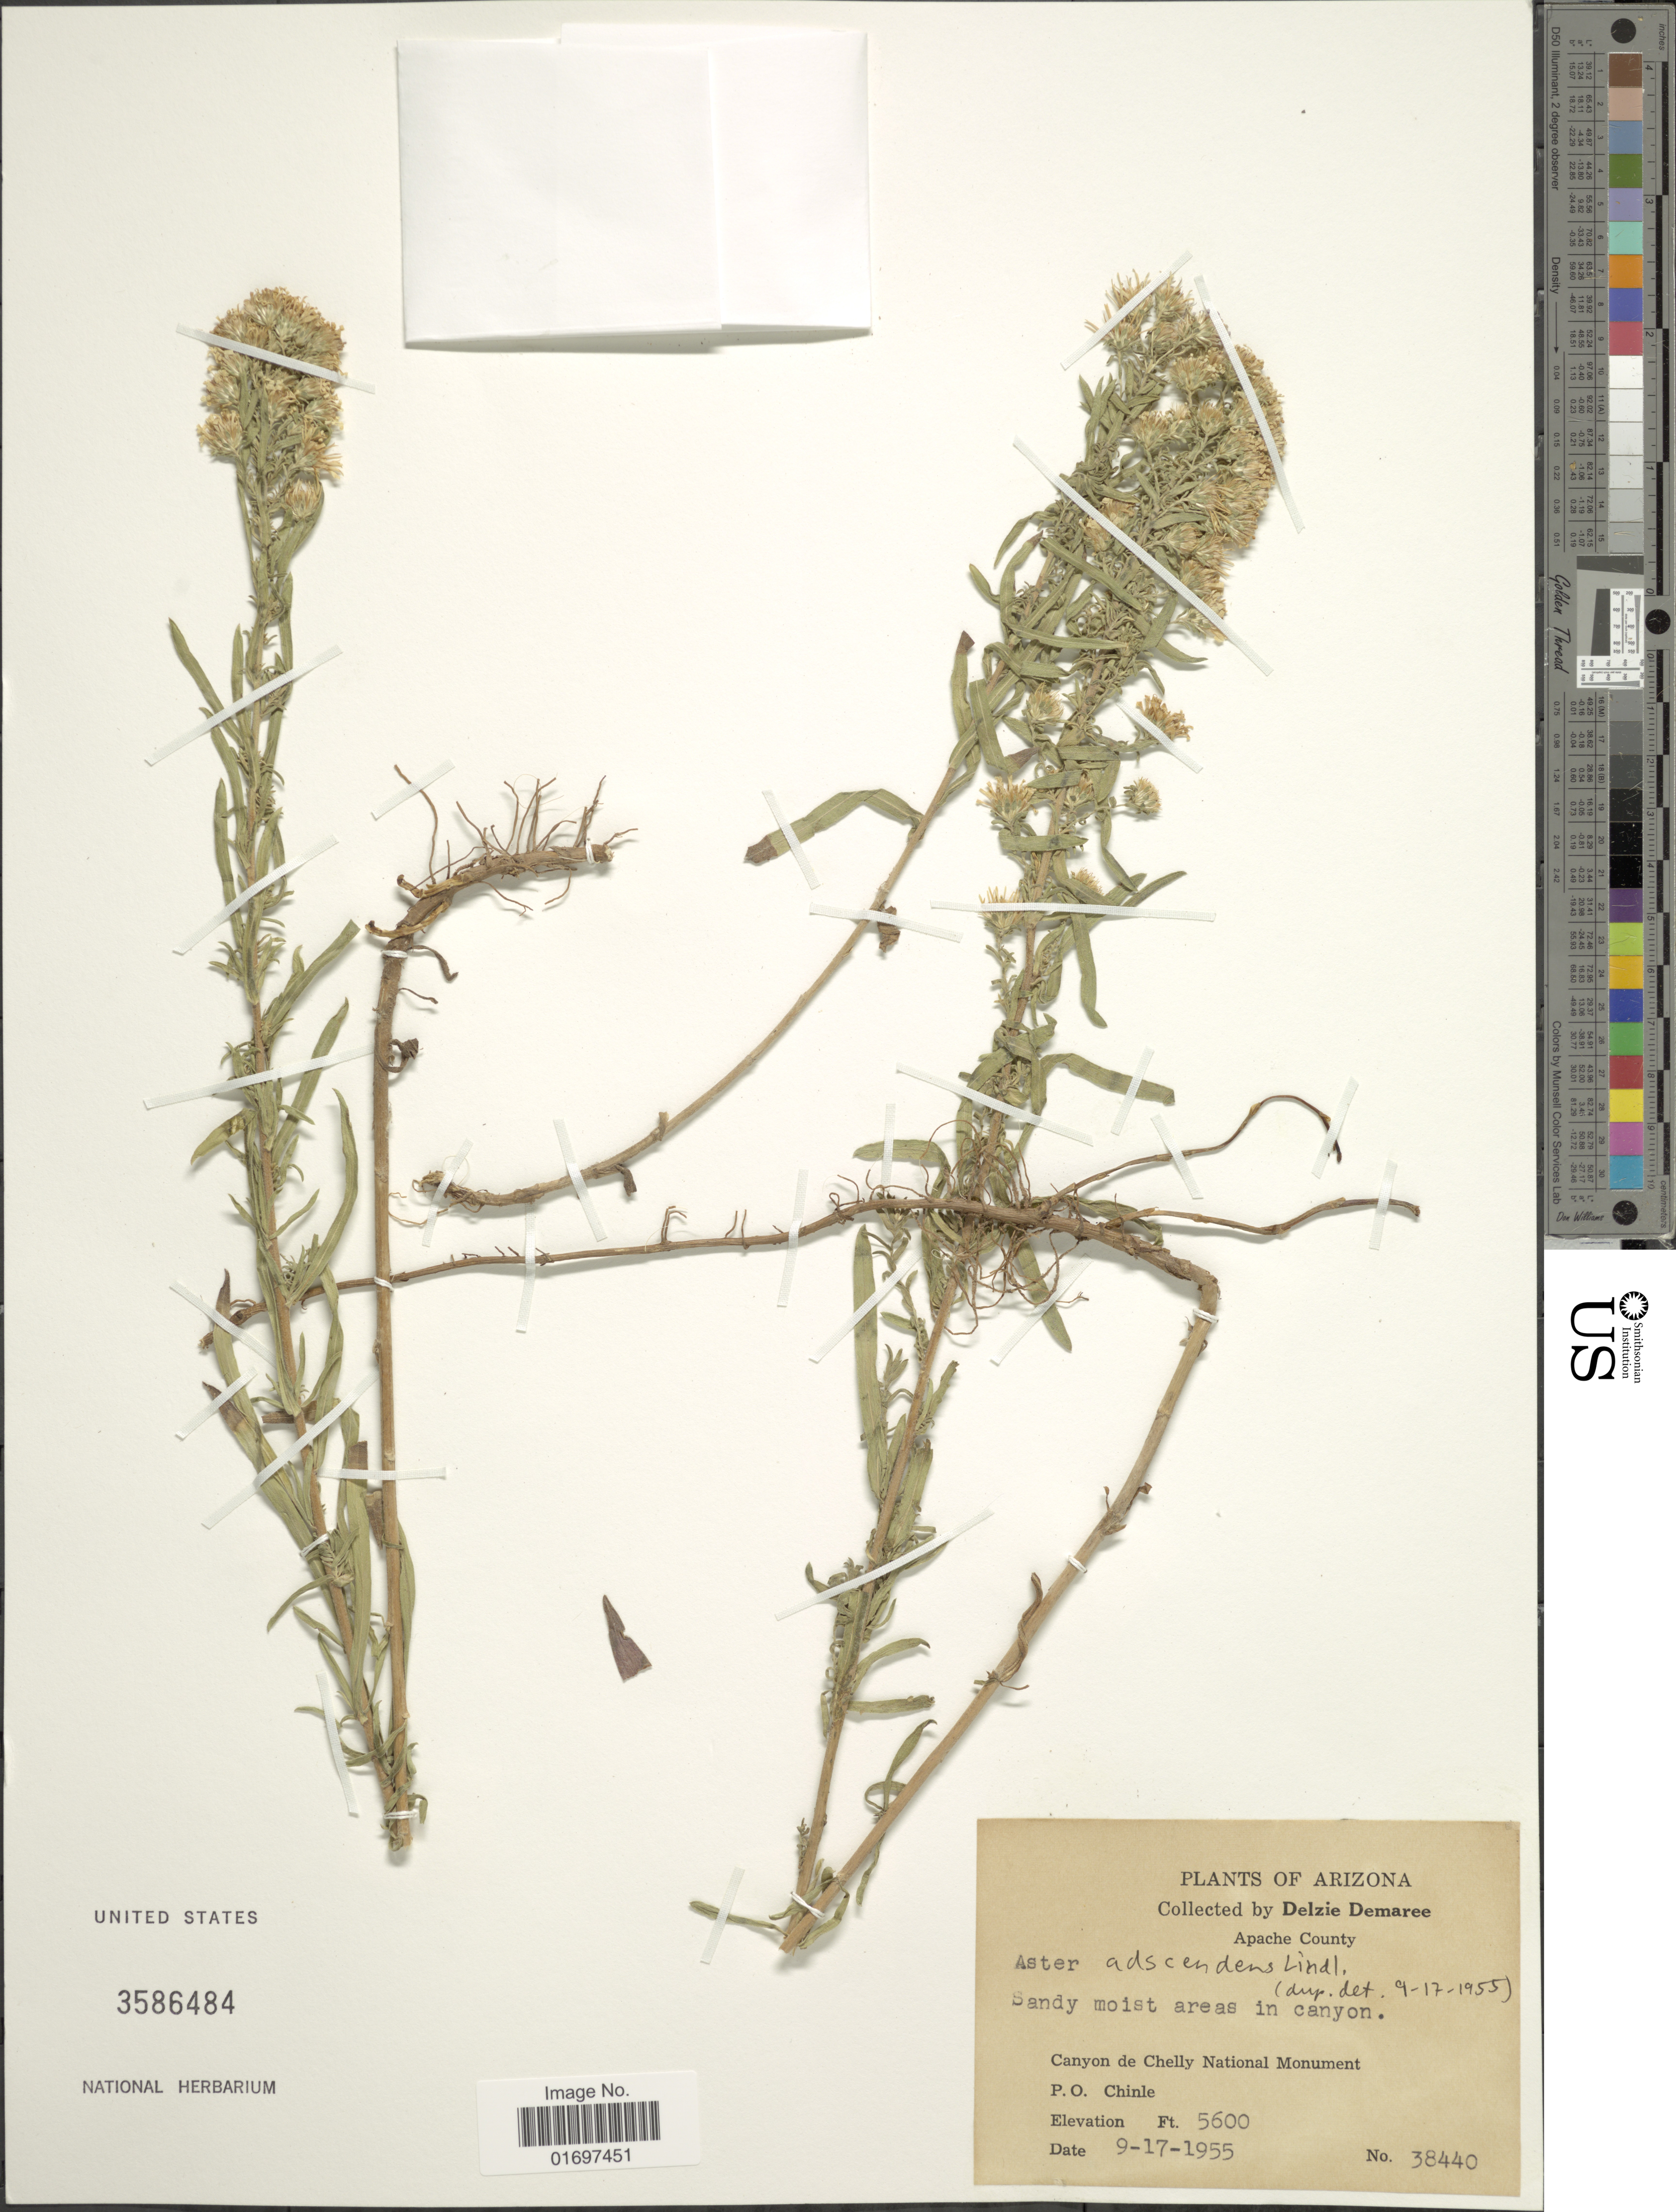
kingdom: Plantae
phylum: Tracheophyta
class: Magnoliopsida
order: Asterales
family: Asteraceae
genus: Symphyotrichum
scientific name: Symphyotrichum ascendens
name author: (Lindl.) G.L. Nesom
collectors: D. Demaree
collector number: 38440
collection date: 1955-09-17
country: United States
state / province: Arizona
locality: Arizona. Apache County. Sandy moist areas in canyon. Canyon de Chelly National Monument. P.O. Chinle.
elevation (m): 1707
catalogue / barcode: US 3586484